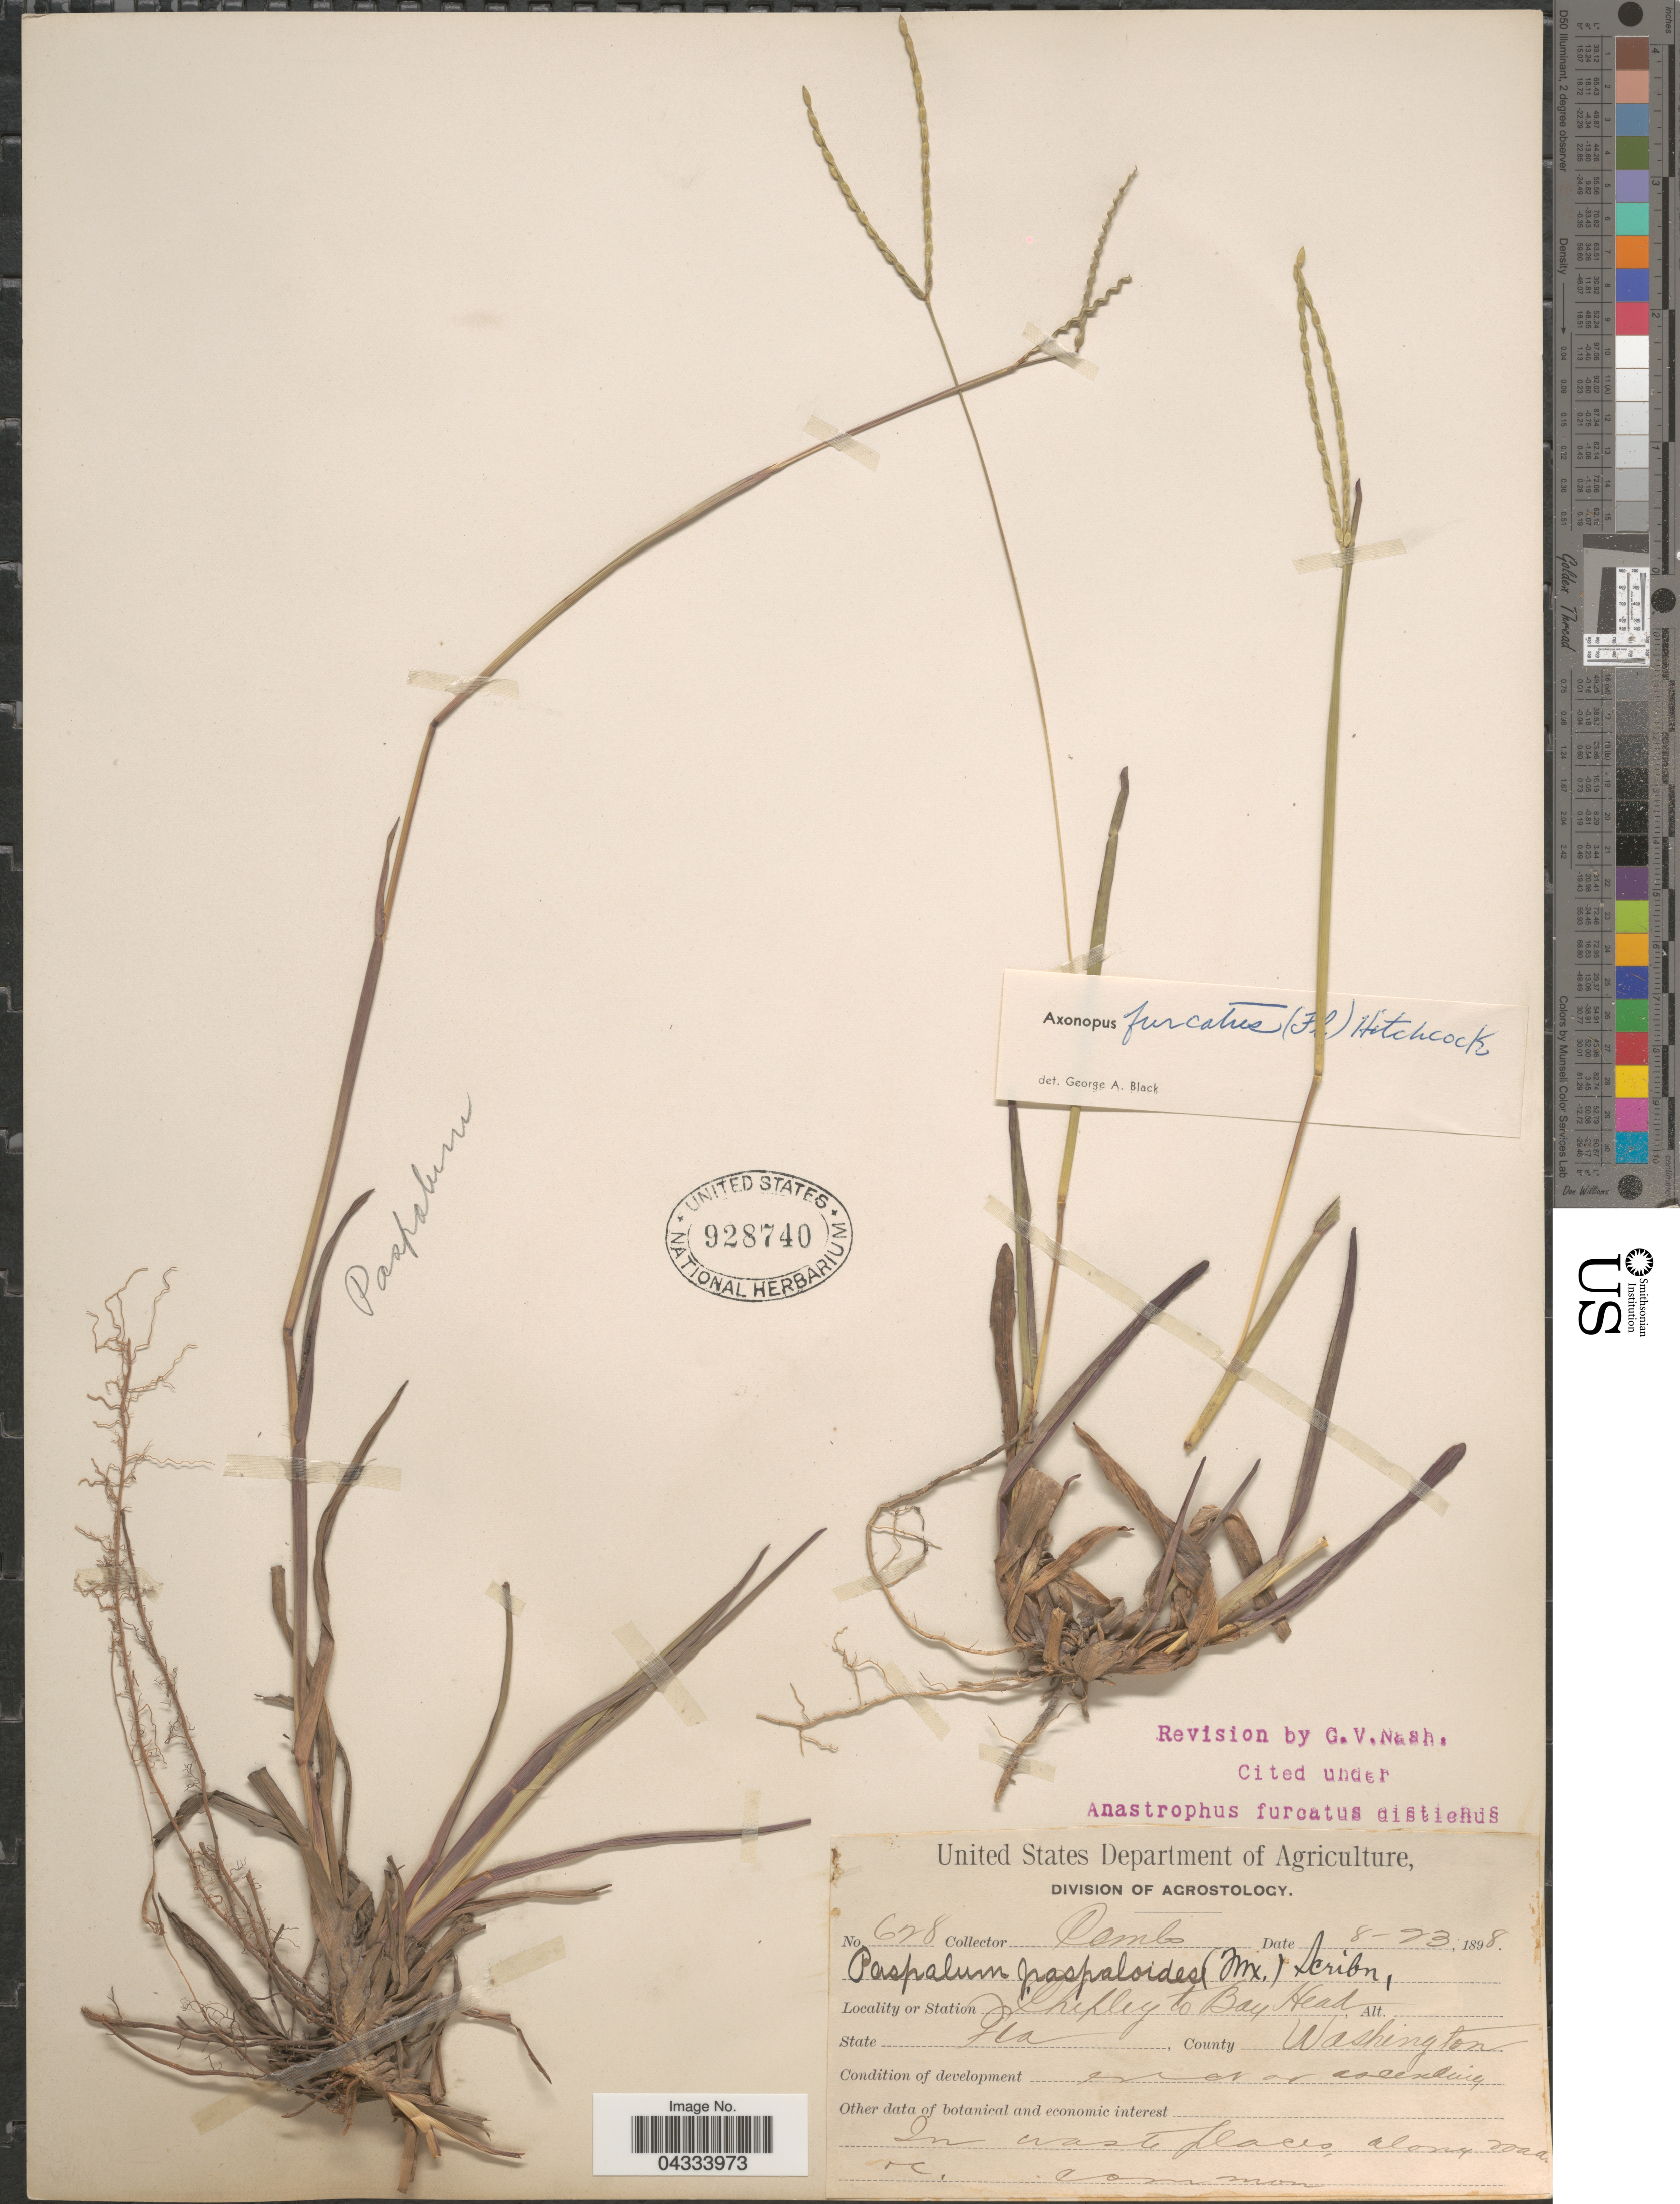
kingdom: Plantae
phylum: Tracheophyta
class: Liliopsida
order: Poales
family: Poaceae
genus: Axonopus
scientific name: Axonopus furcatus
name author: (Flüggé) Hitchc.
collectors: -. Combs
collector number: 628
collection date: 1898-08-23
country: United States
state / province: Florida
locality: Chipley to Bay Head. County Washington.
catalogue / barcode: US 928740